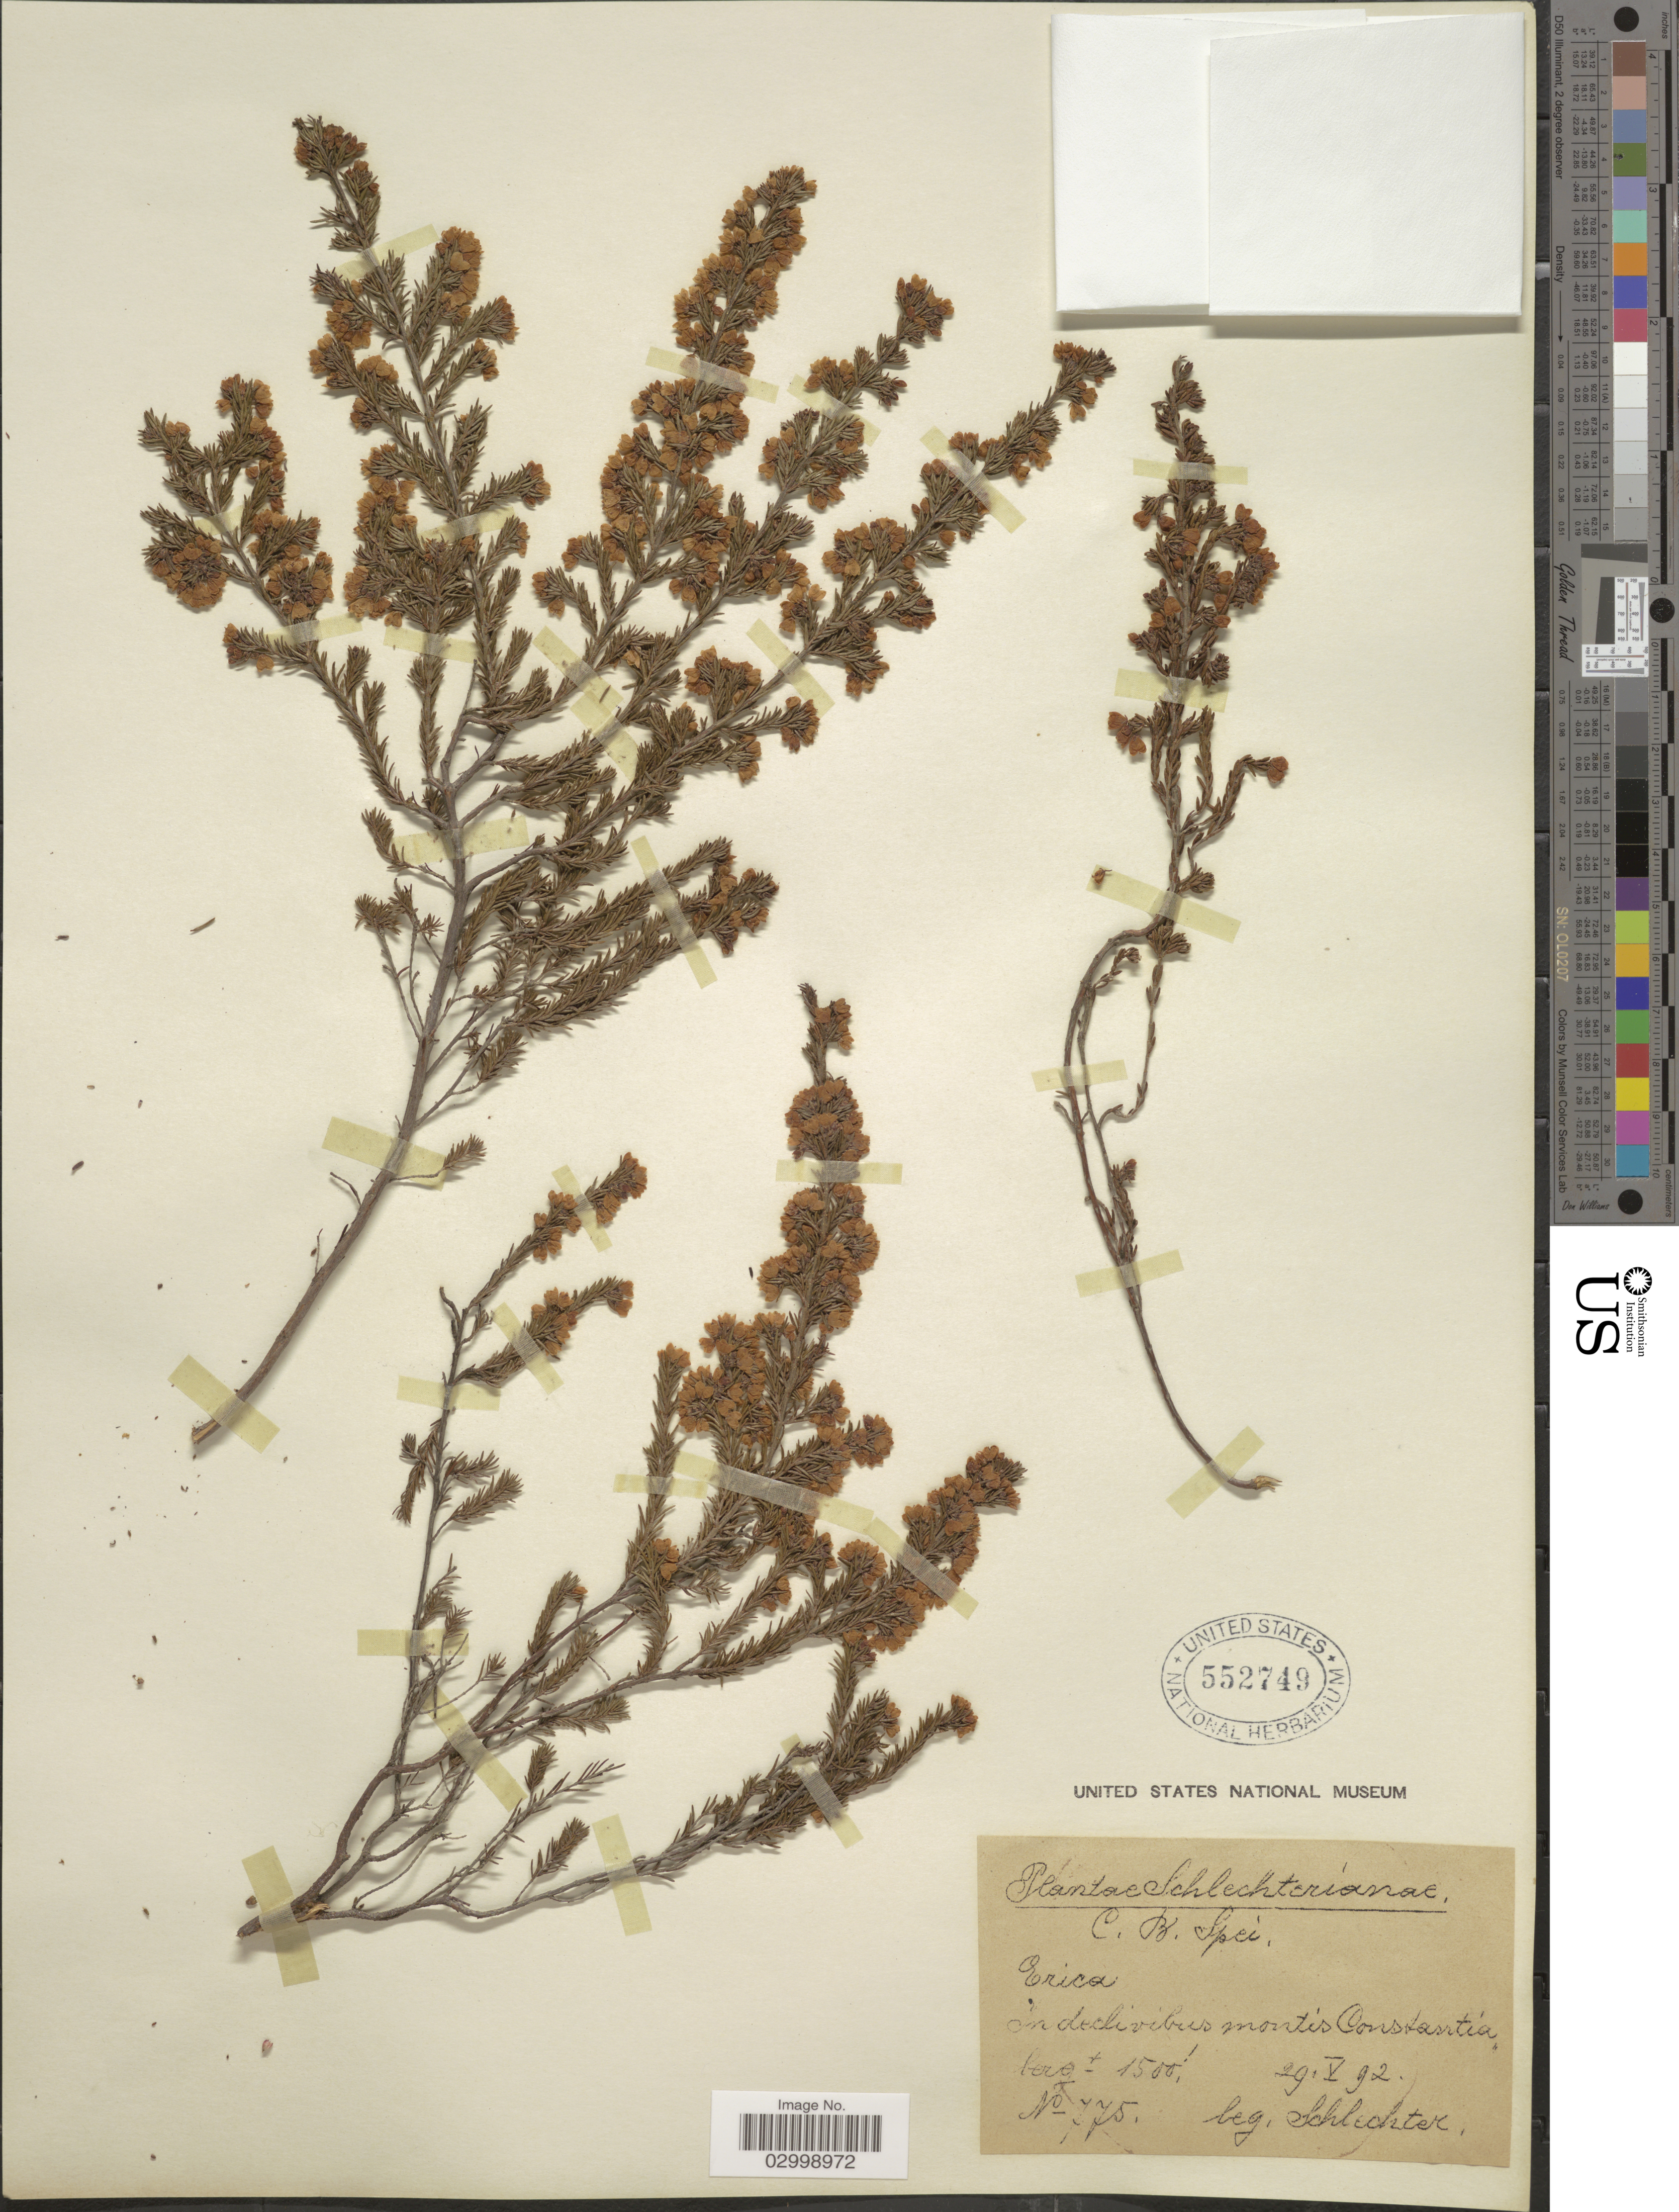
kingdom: Plantae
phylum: Tracheophyta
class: Magnoliopsida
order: Ericales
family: Ericaceae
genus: Erica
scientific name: Erica sp.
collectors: Schlechter, --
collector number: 775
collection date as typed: Transcribed d/m/y: 29/5/92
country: South Africa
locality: C. B. Spei, in declivibus montis Constantia berg.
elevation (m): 457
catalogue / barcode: US 552749